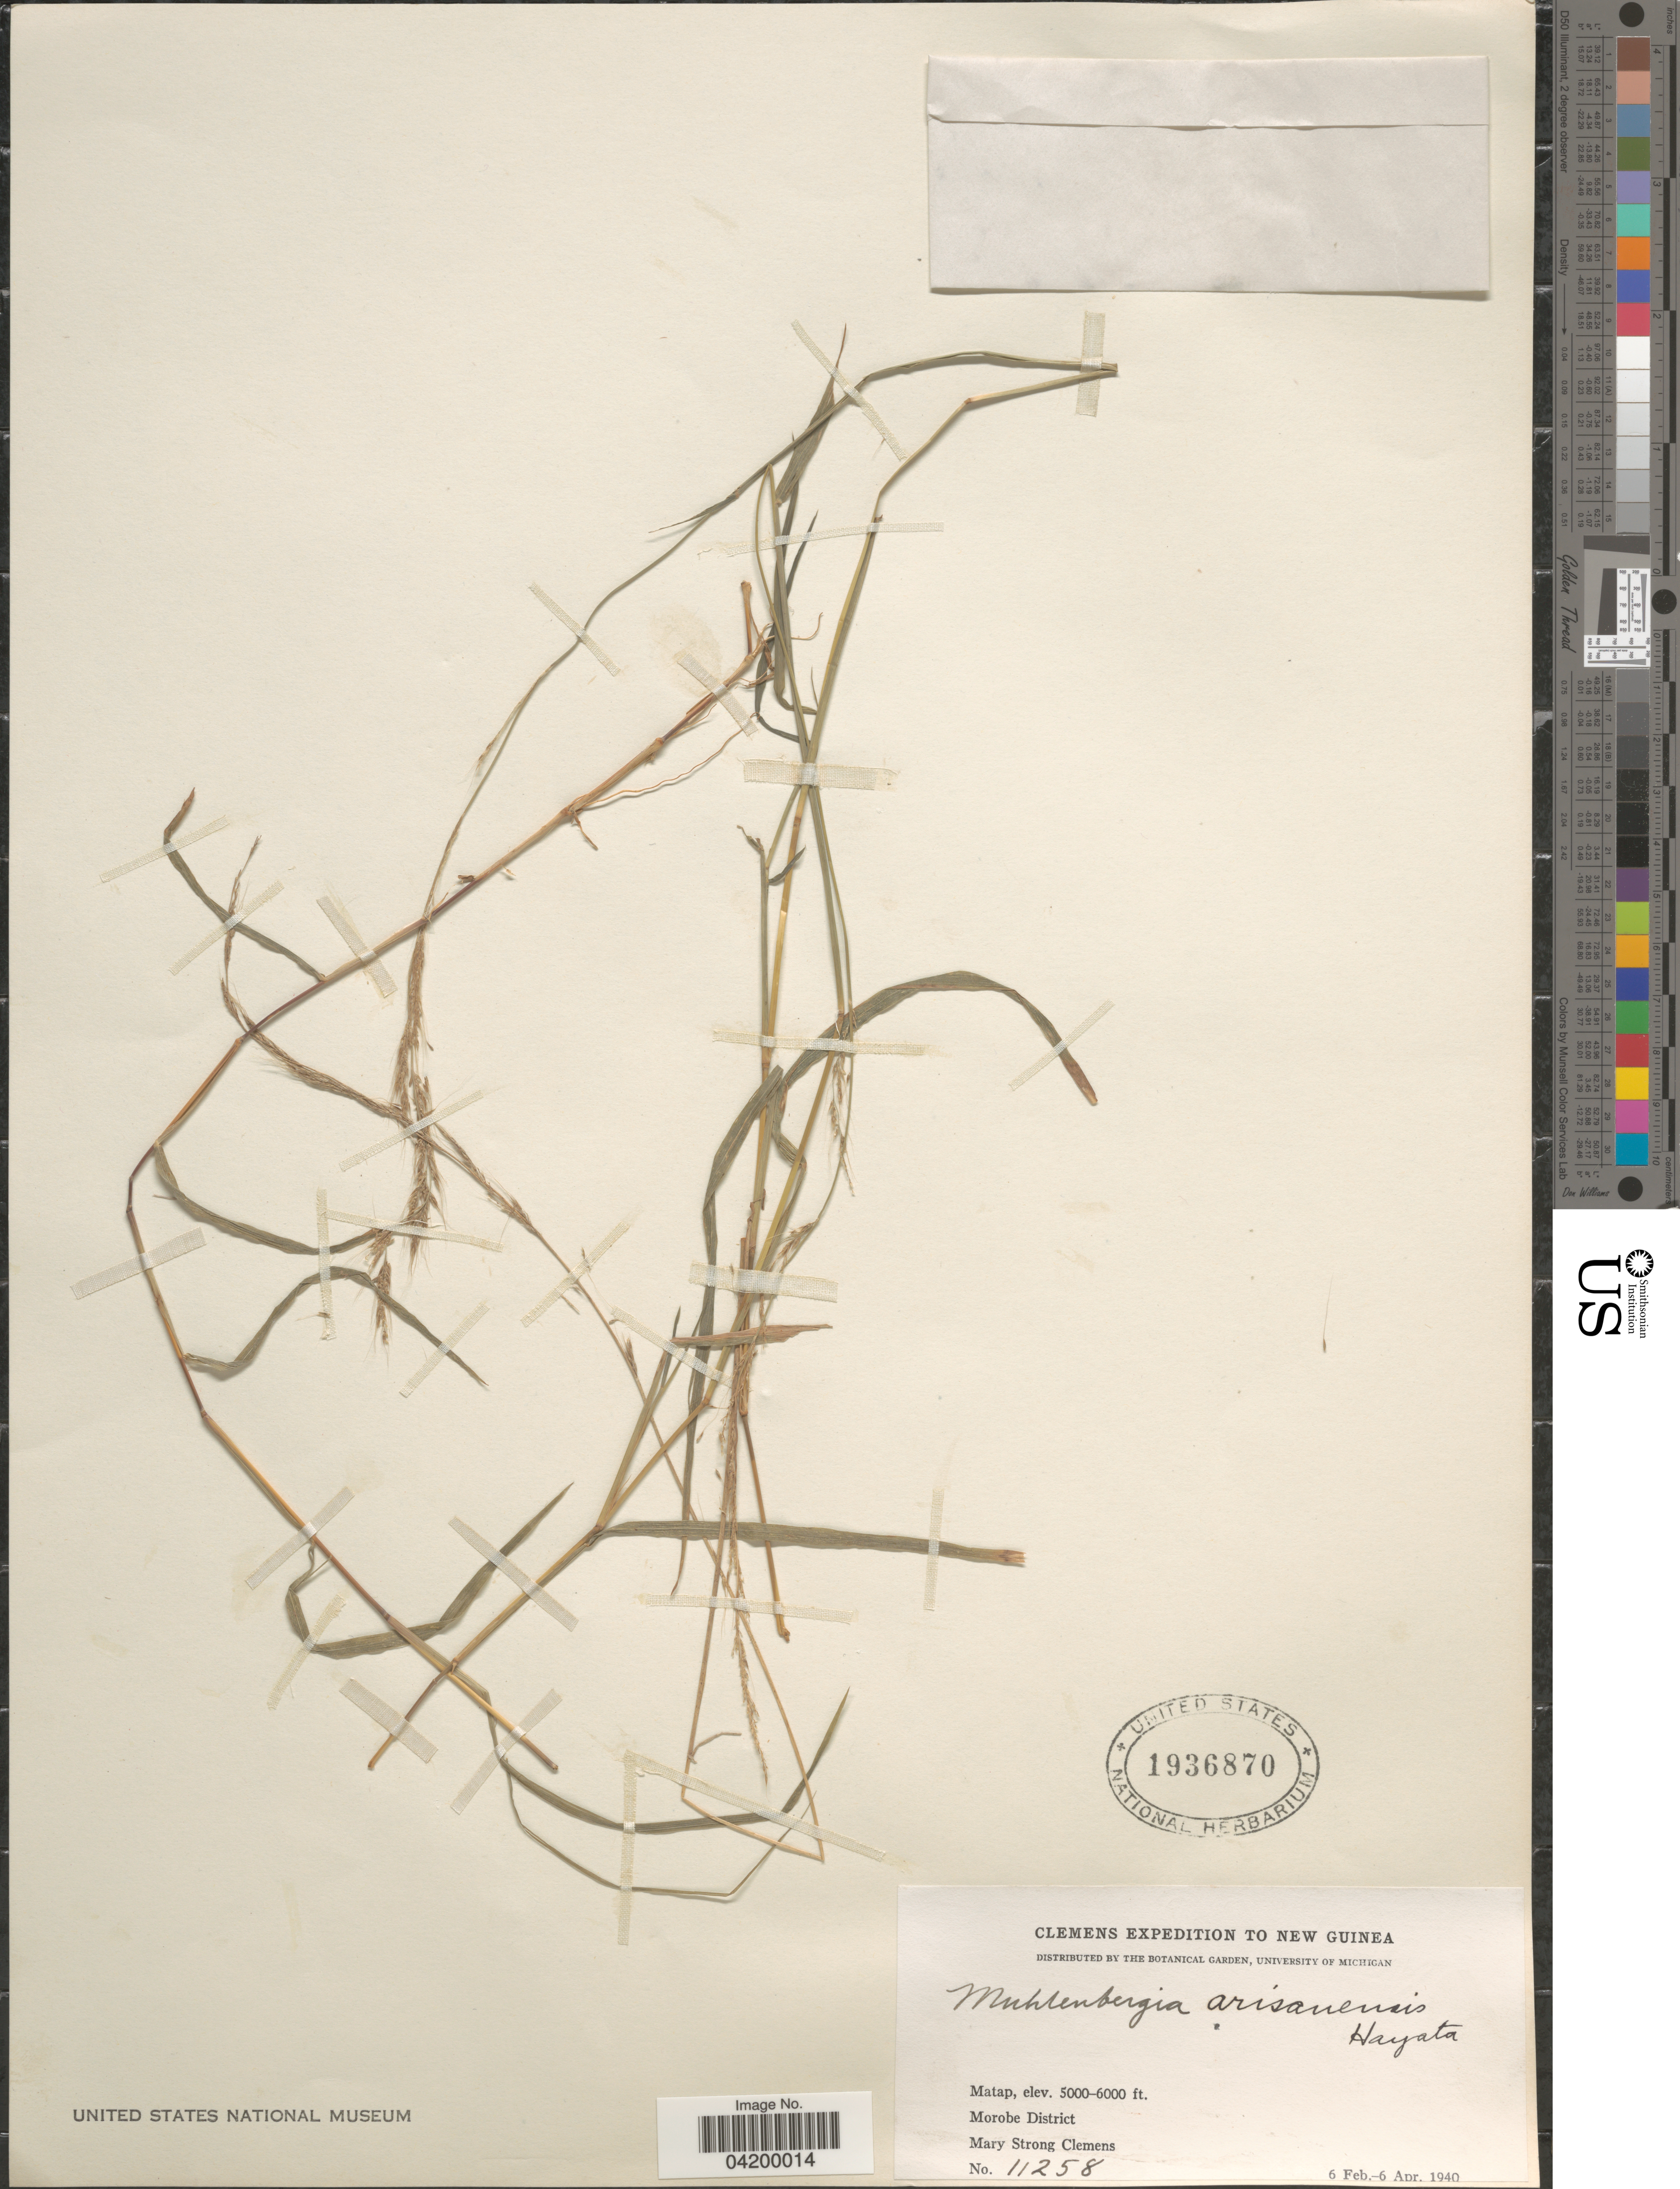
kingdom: Plantae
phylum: Tracheophyta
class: Liliopsida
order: Poales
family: Poaceae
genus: Muhlenbergia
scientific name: Muhlenbergia huegelii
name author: Trin.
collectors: M. S. Clemens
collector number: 11258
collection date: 1940-02-06/1940-04-06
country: Papua New Guinea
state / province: Morobe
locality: Clemens Expedition to New Guinea. Matap, Morobe District.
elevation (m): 1524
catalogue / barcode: US 1936870